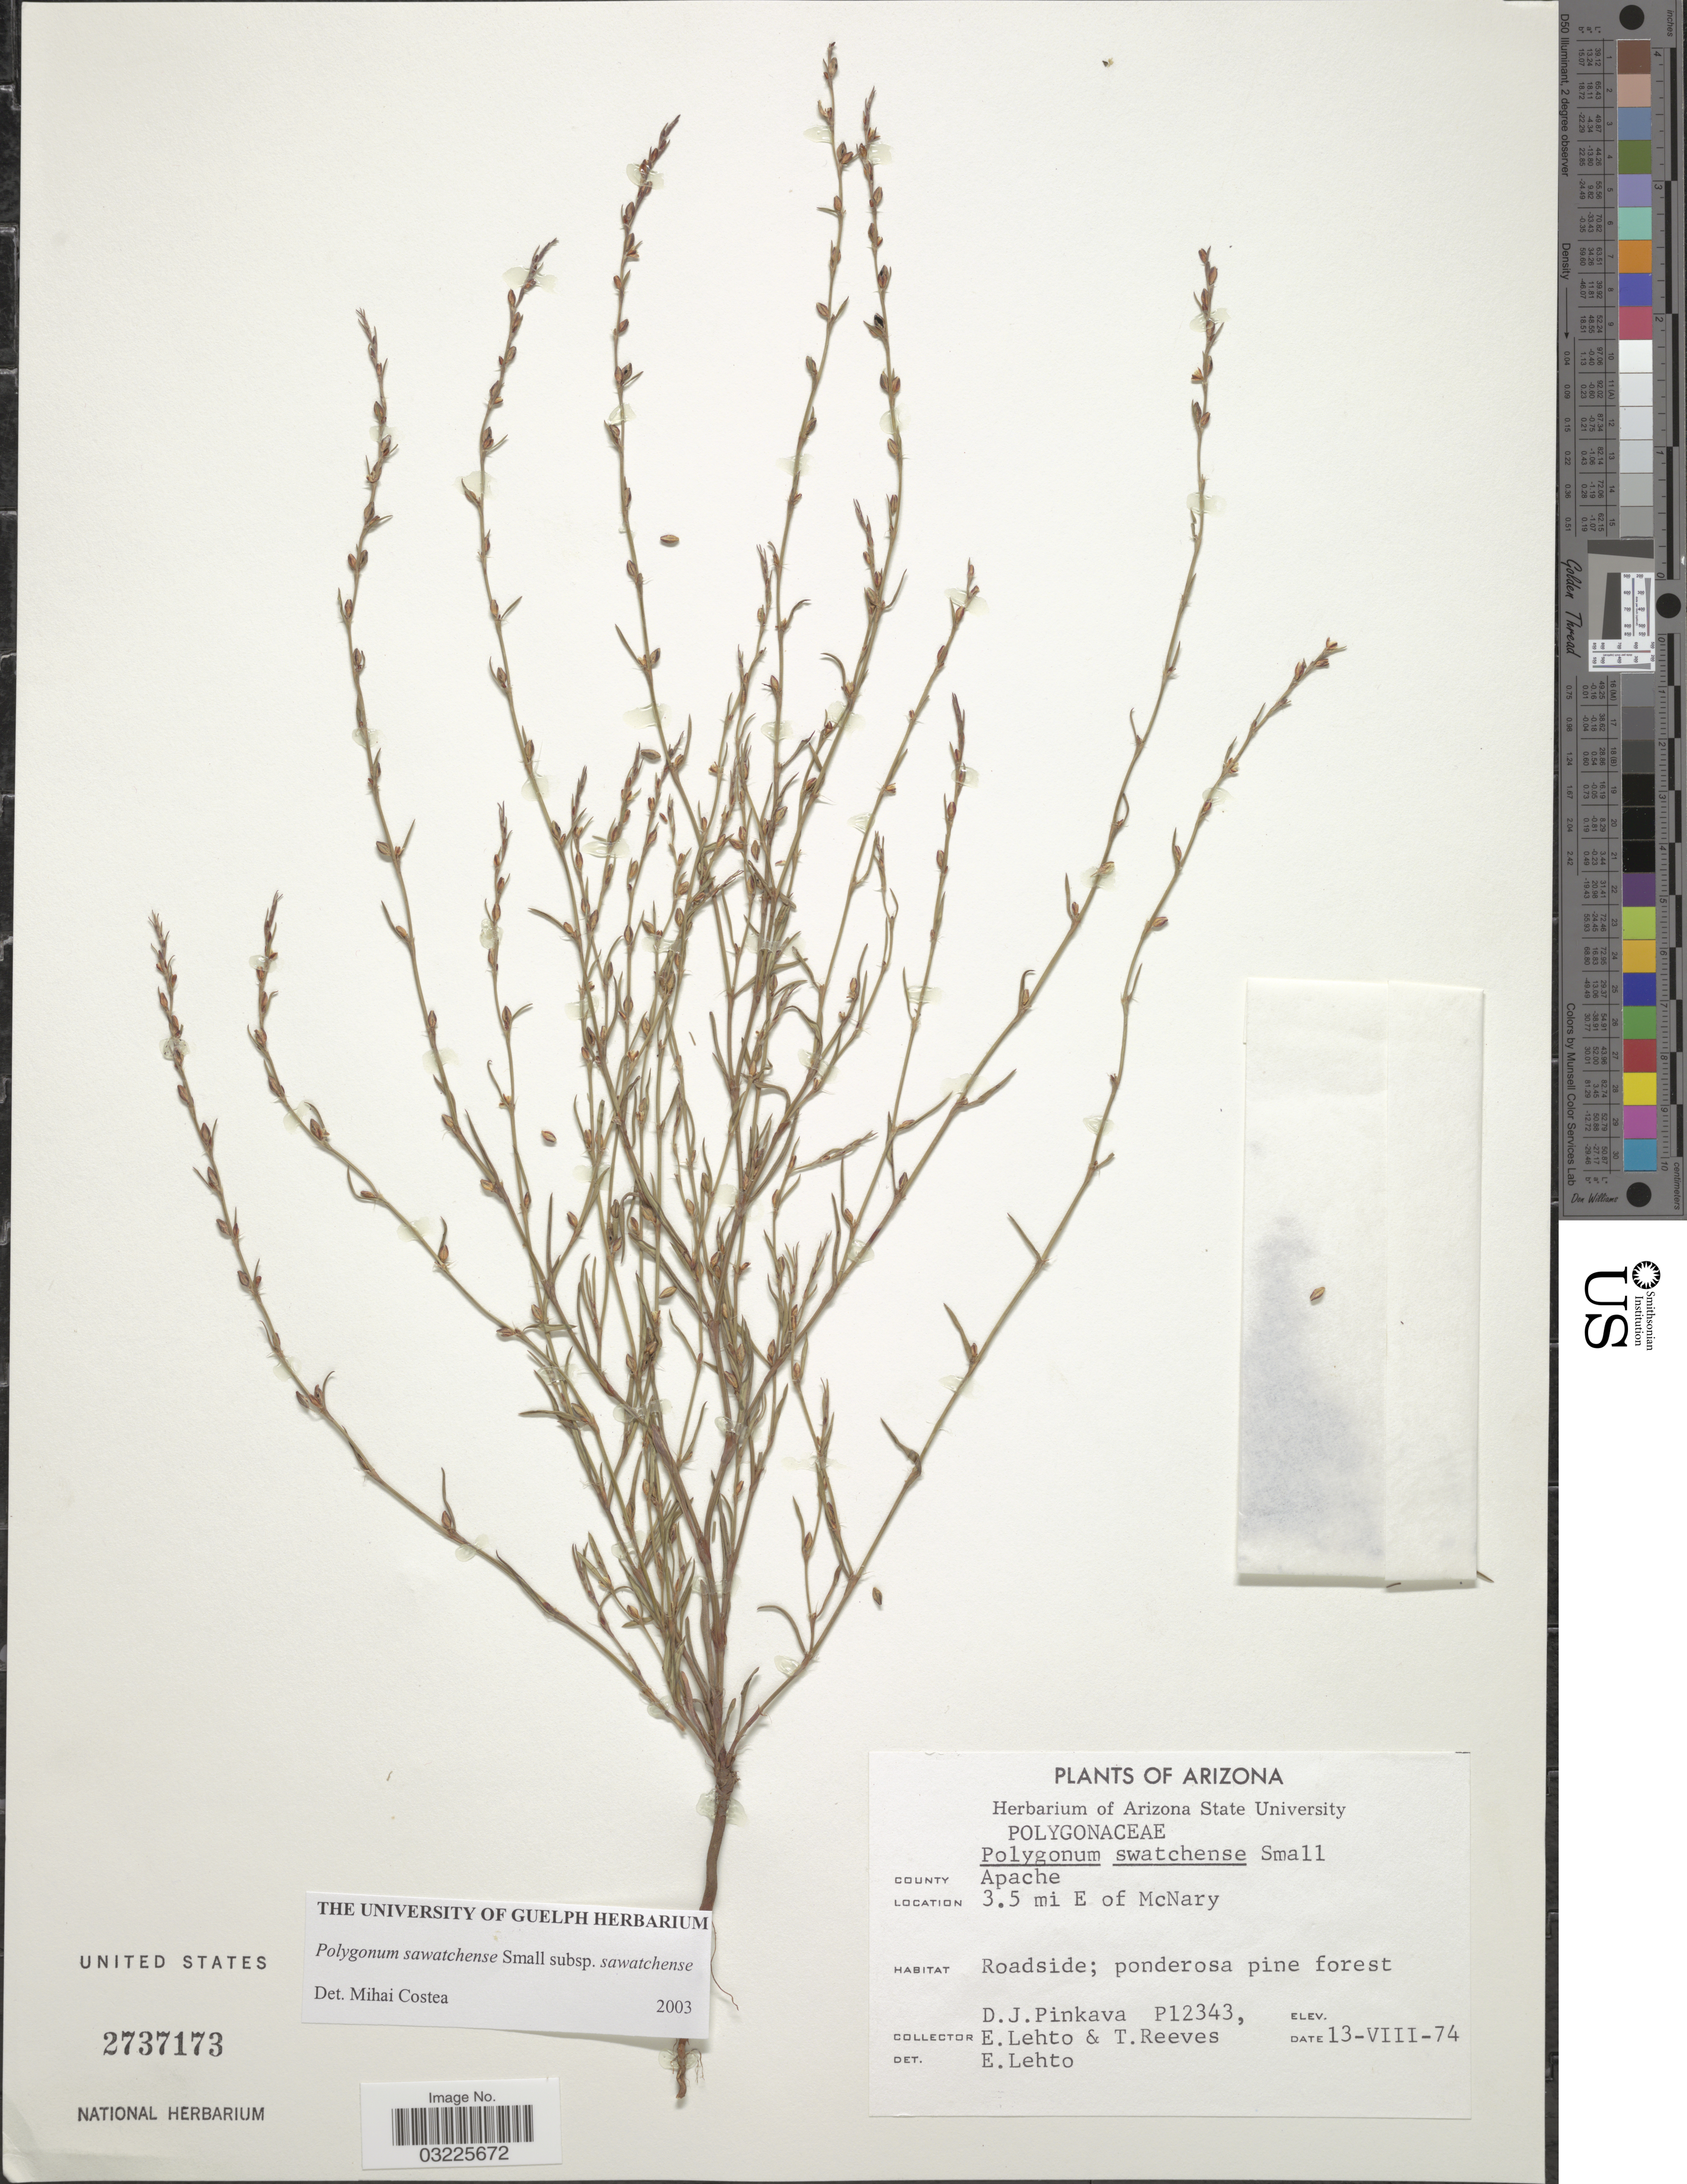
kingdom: Plantae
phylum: Tracheophyta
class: Magnoliopsida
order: Caryophyllales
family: Polygonaceae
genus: Polygonum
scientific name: Polygonum sawatchense subsp. sawatchense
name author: Small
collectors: D. J. Pinkava, E. Lehto & T. Reeves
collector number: P12343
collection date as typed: Transcribed d/m/y: 13/8/74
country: United States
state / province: Arizona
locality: County Apache, 3.5 mi E of McNary.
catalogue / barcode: US 2737173